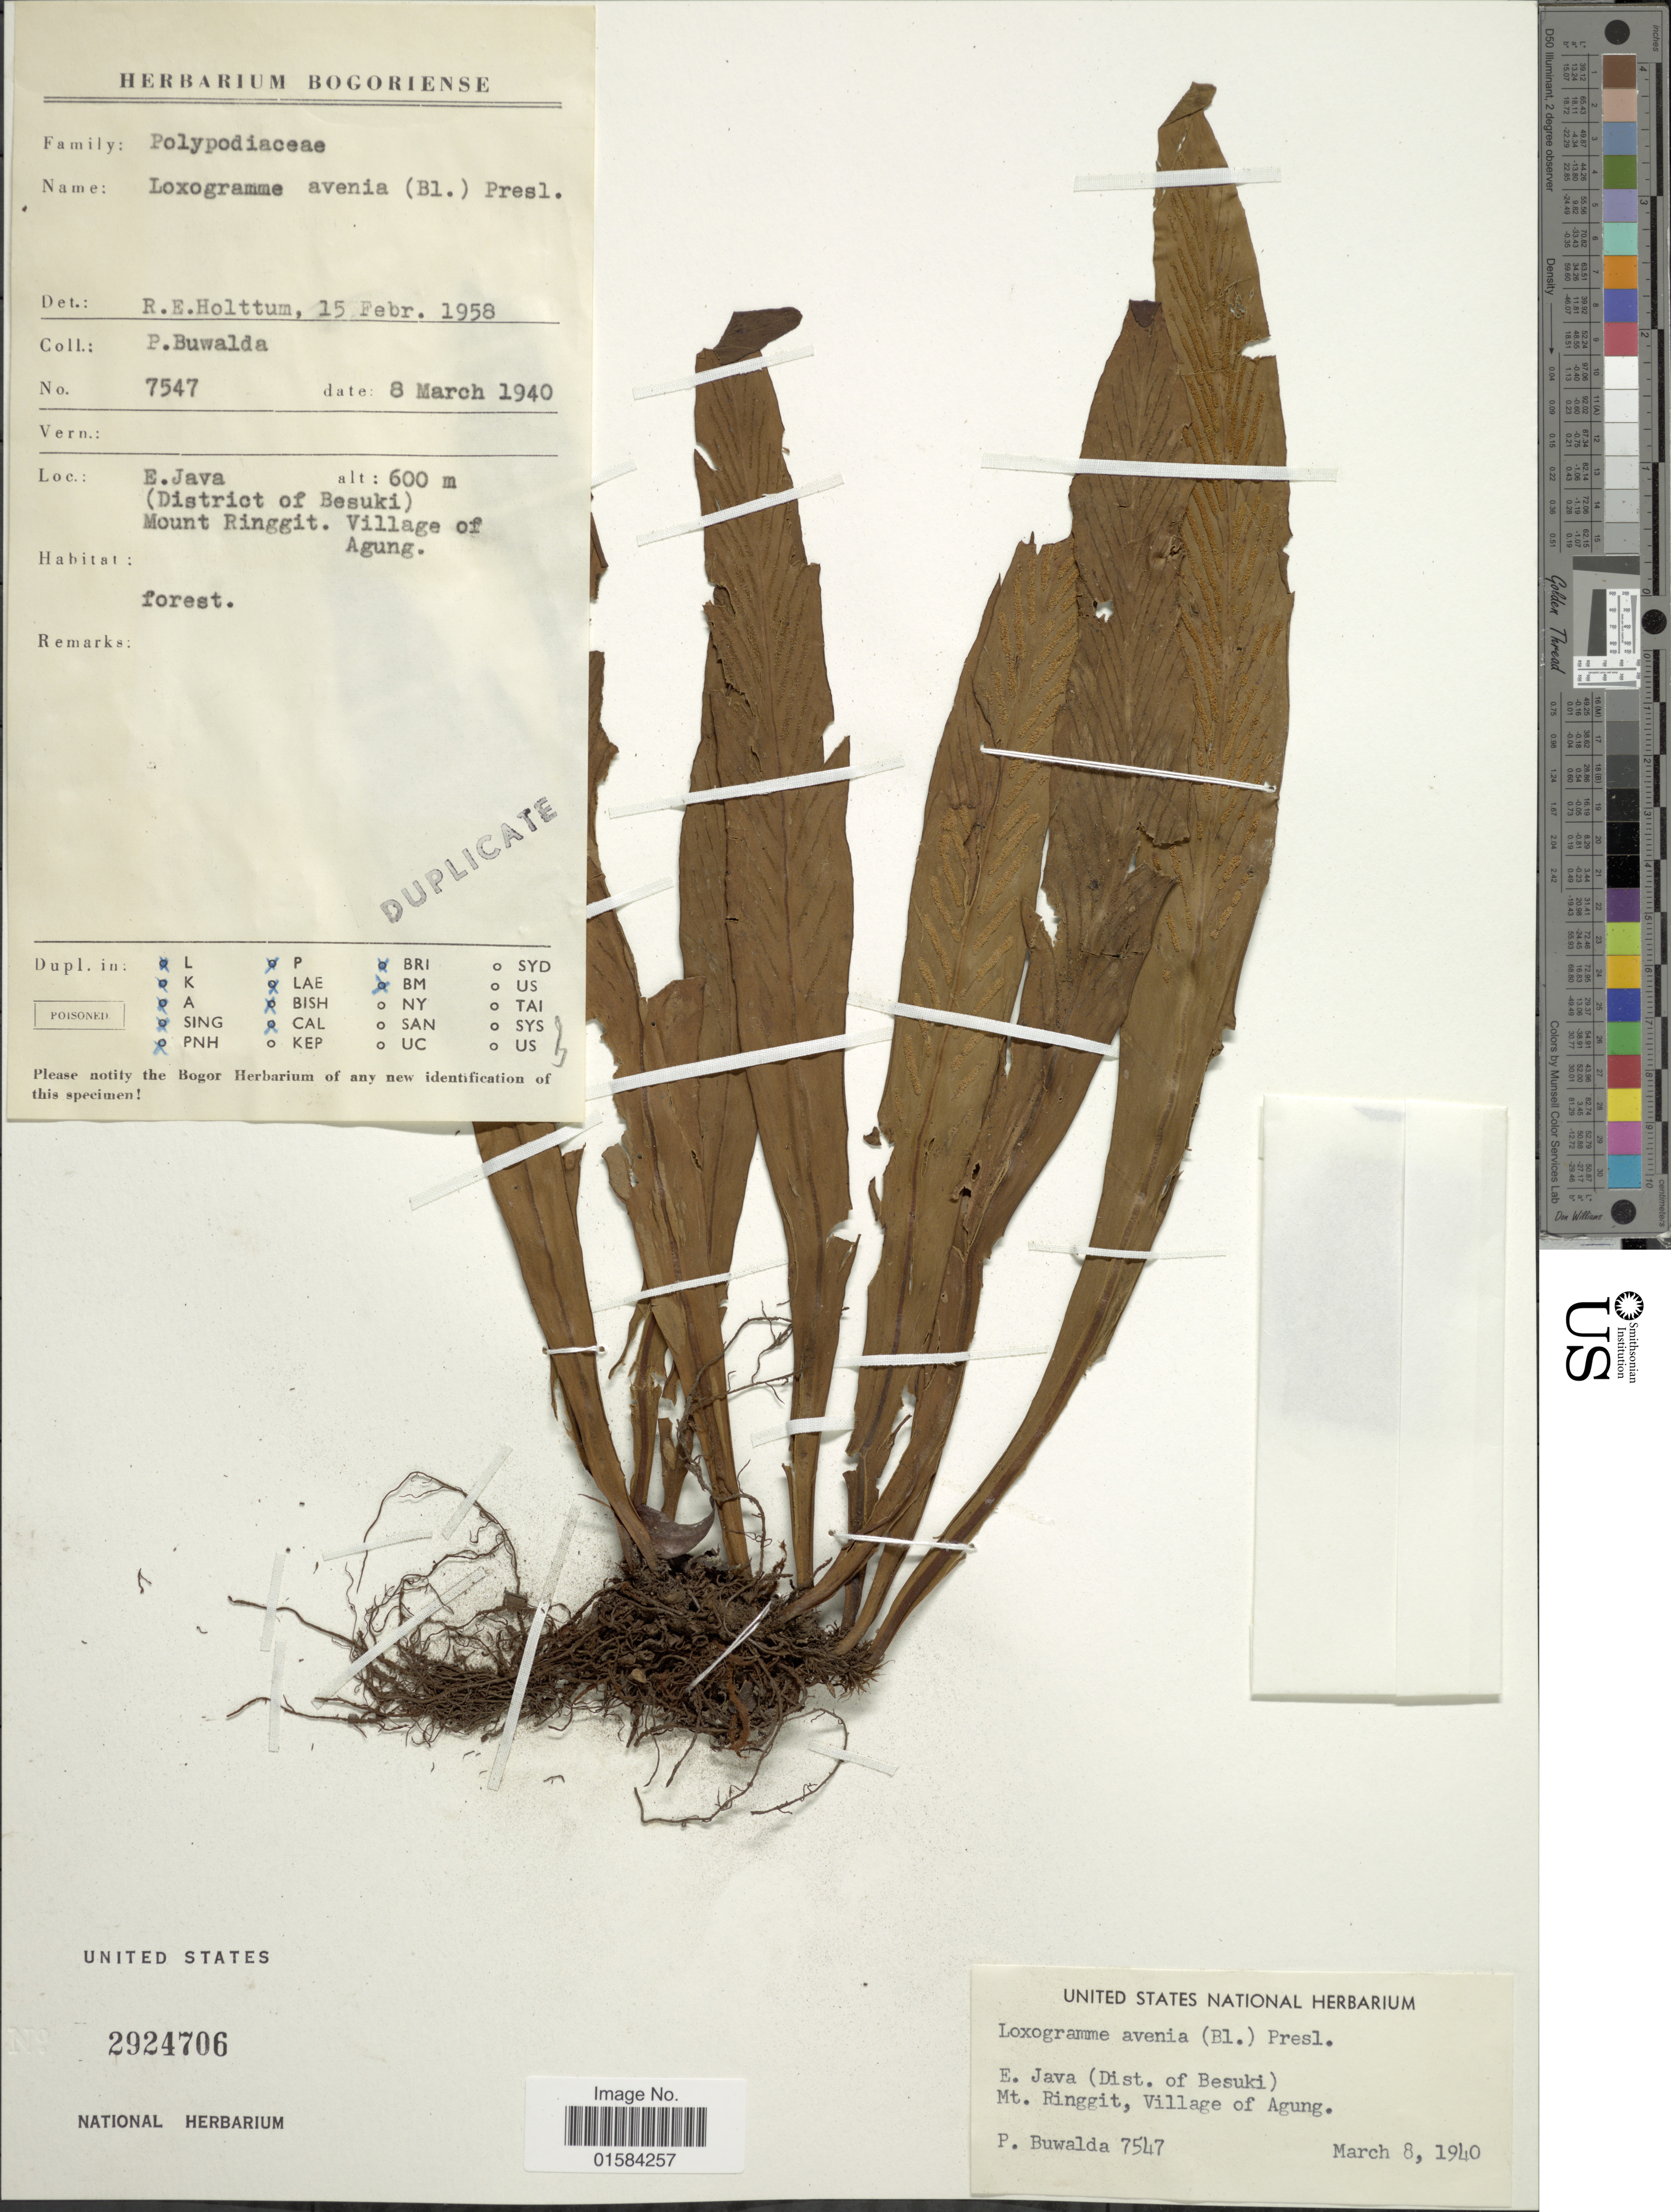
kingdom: Plantae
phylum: Tracheophyta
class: Polypodiopsida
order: Polypodiales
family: Polypodiaceae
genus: Loxogramme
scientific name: Loxogramme avenia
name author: (Blume) C. Presl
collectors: P. Buwalda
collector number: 7547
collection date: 1940-03-08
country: Indonesia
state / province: Java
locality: E. Java (District of Besuki), Mount Ringgit, Village of Agung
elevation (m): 600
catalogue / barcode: US 2924706